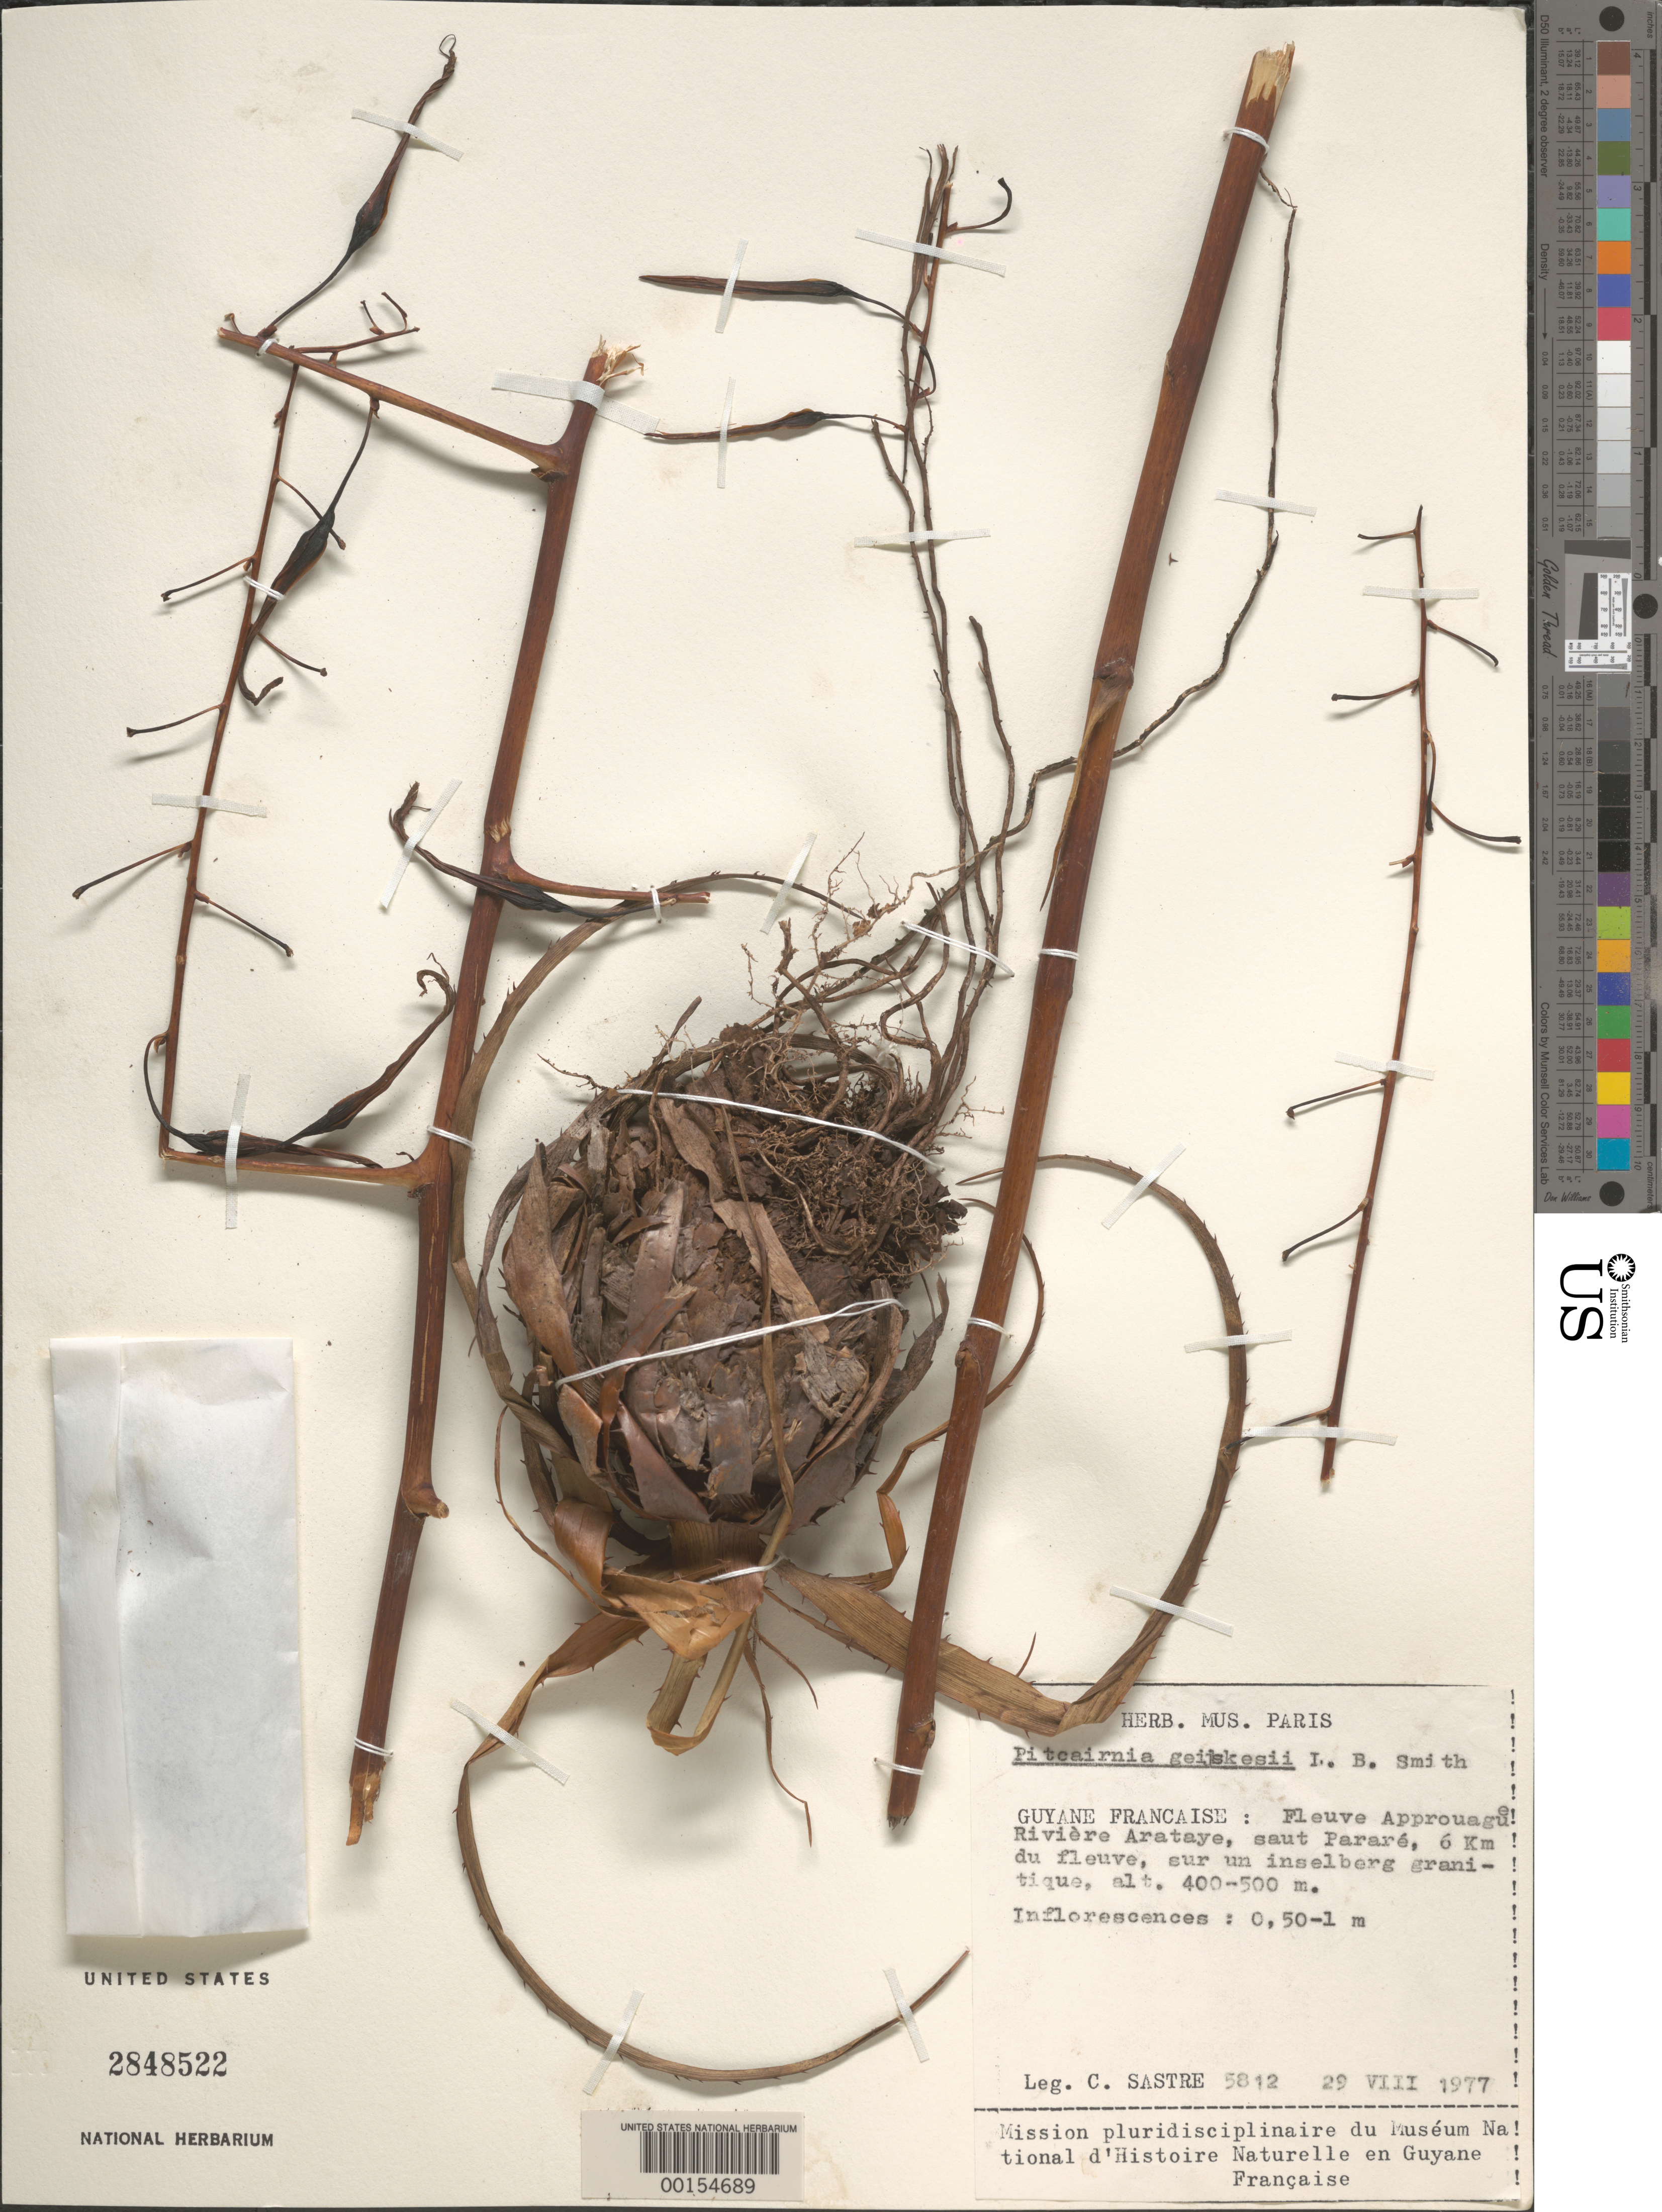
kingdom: Plantae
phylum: Tracheophyta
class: Liliopsida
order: Poales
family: Bromeliaceae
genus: Pitcairnia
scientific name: Pitcairnia geyskesii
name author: L.B. Sm.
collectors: C. H. L. Sastre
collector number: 5812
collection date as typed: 29-Aug-77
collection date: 1977-08-29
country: French Guiana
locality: Saut Pararé, Rivière Arataye, Fleuve Approuague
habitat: On granitic inselberg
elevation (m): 400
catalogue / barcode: US 2848522